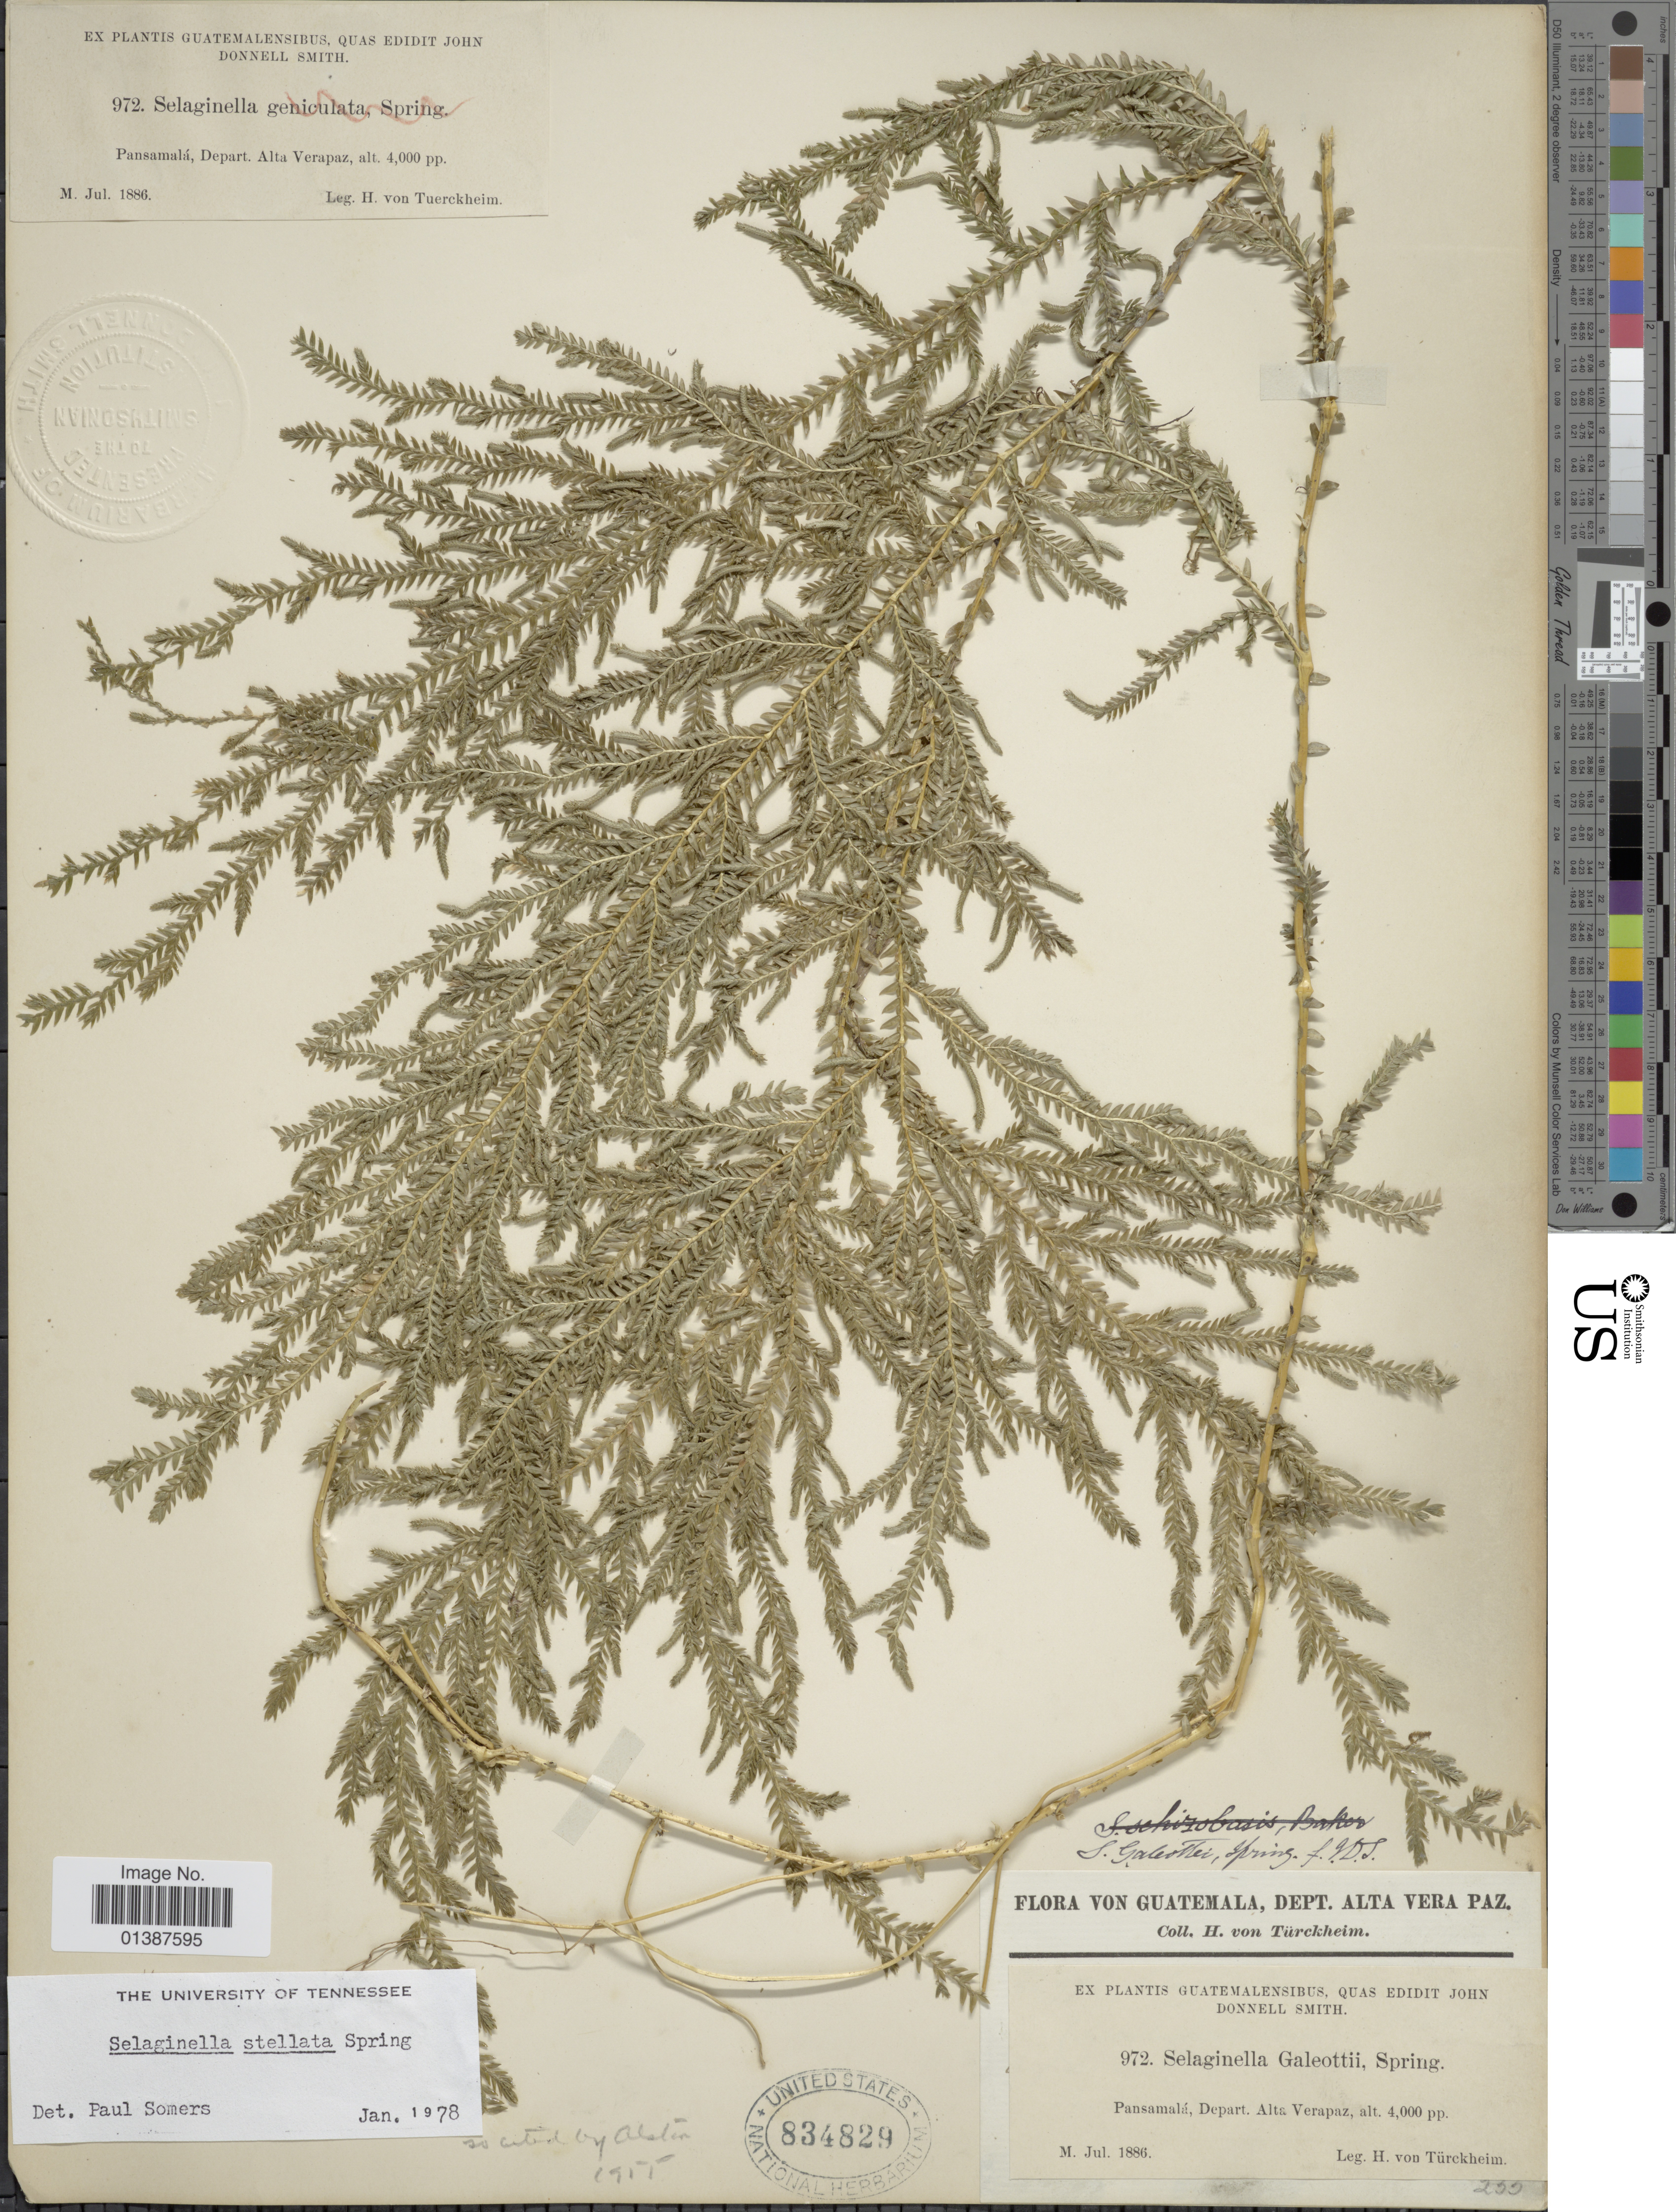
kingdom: Plantae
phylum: Tracheophyta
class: Lycopodiopsida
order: Selaginellales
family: Selaginellaceae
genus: Selaginella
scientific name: Selaginella galeottii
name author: Spring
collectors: H. von Türckheim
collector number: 972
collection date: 1886-07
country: Guatemala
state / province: Alta Verapaz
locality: Pansamalá, Depart. Alta Verapaz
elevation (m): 1219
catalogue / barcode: US 834829